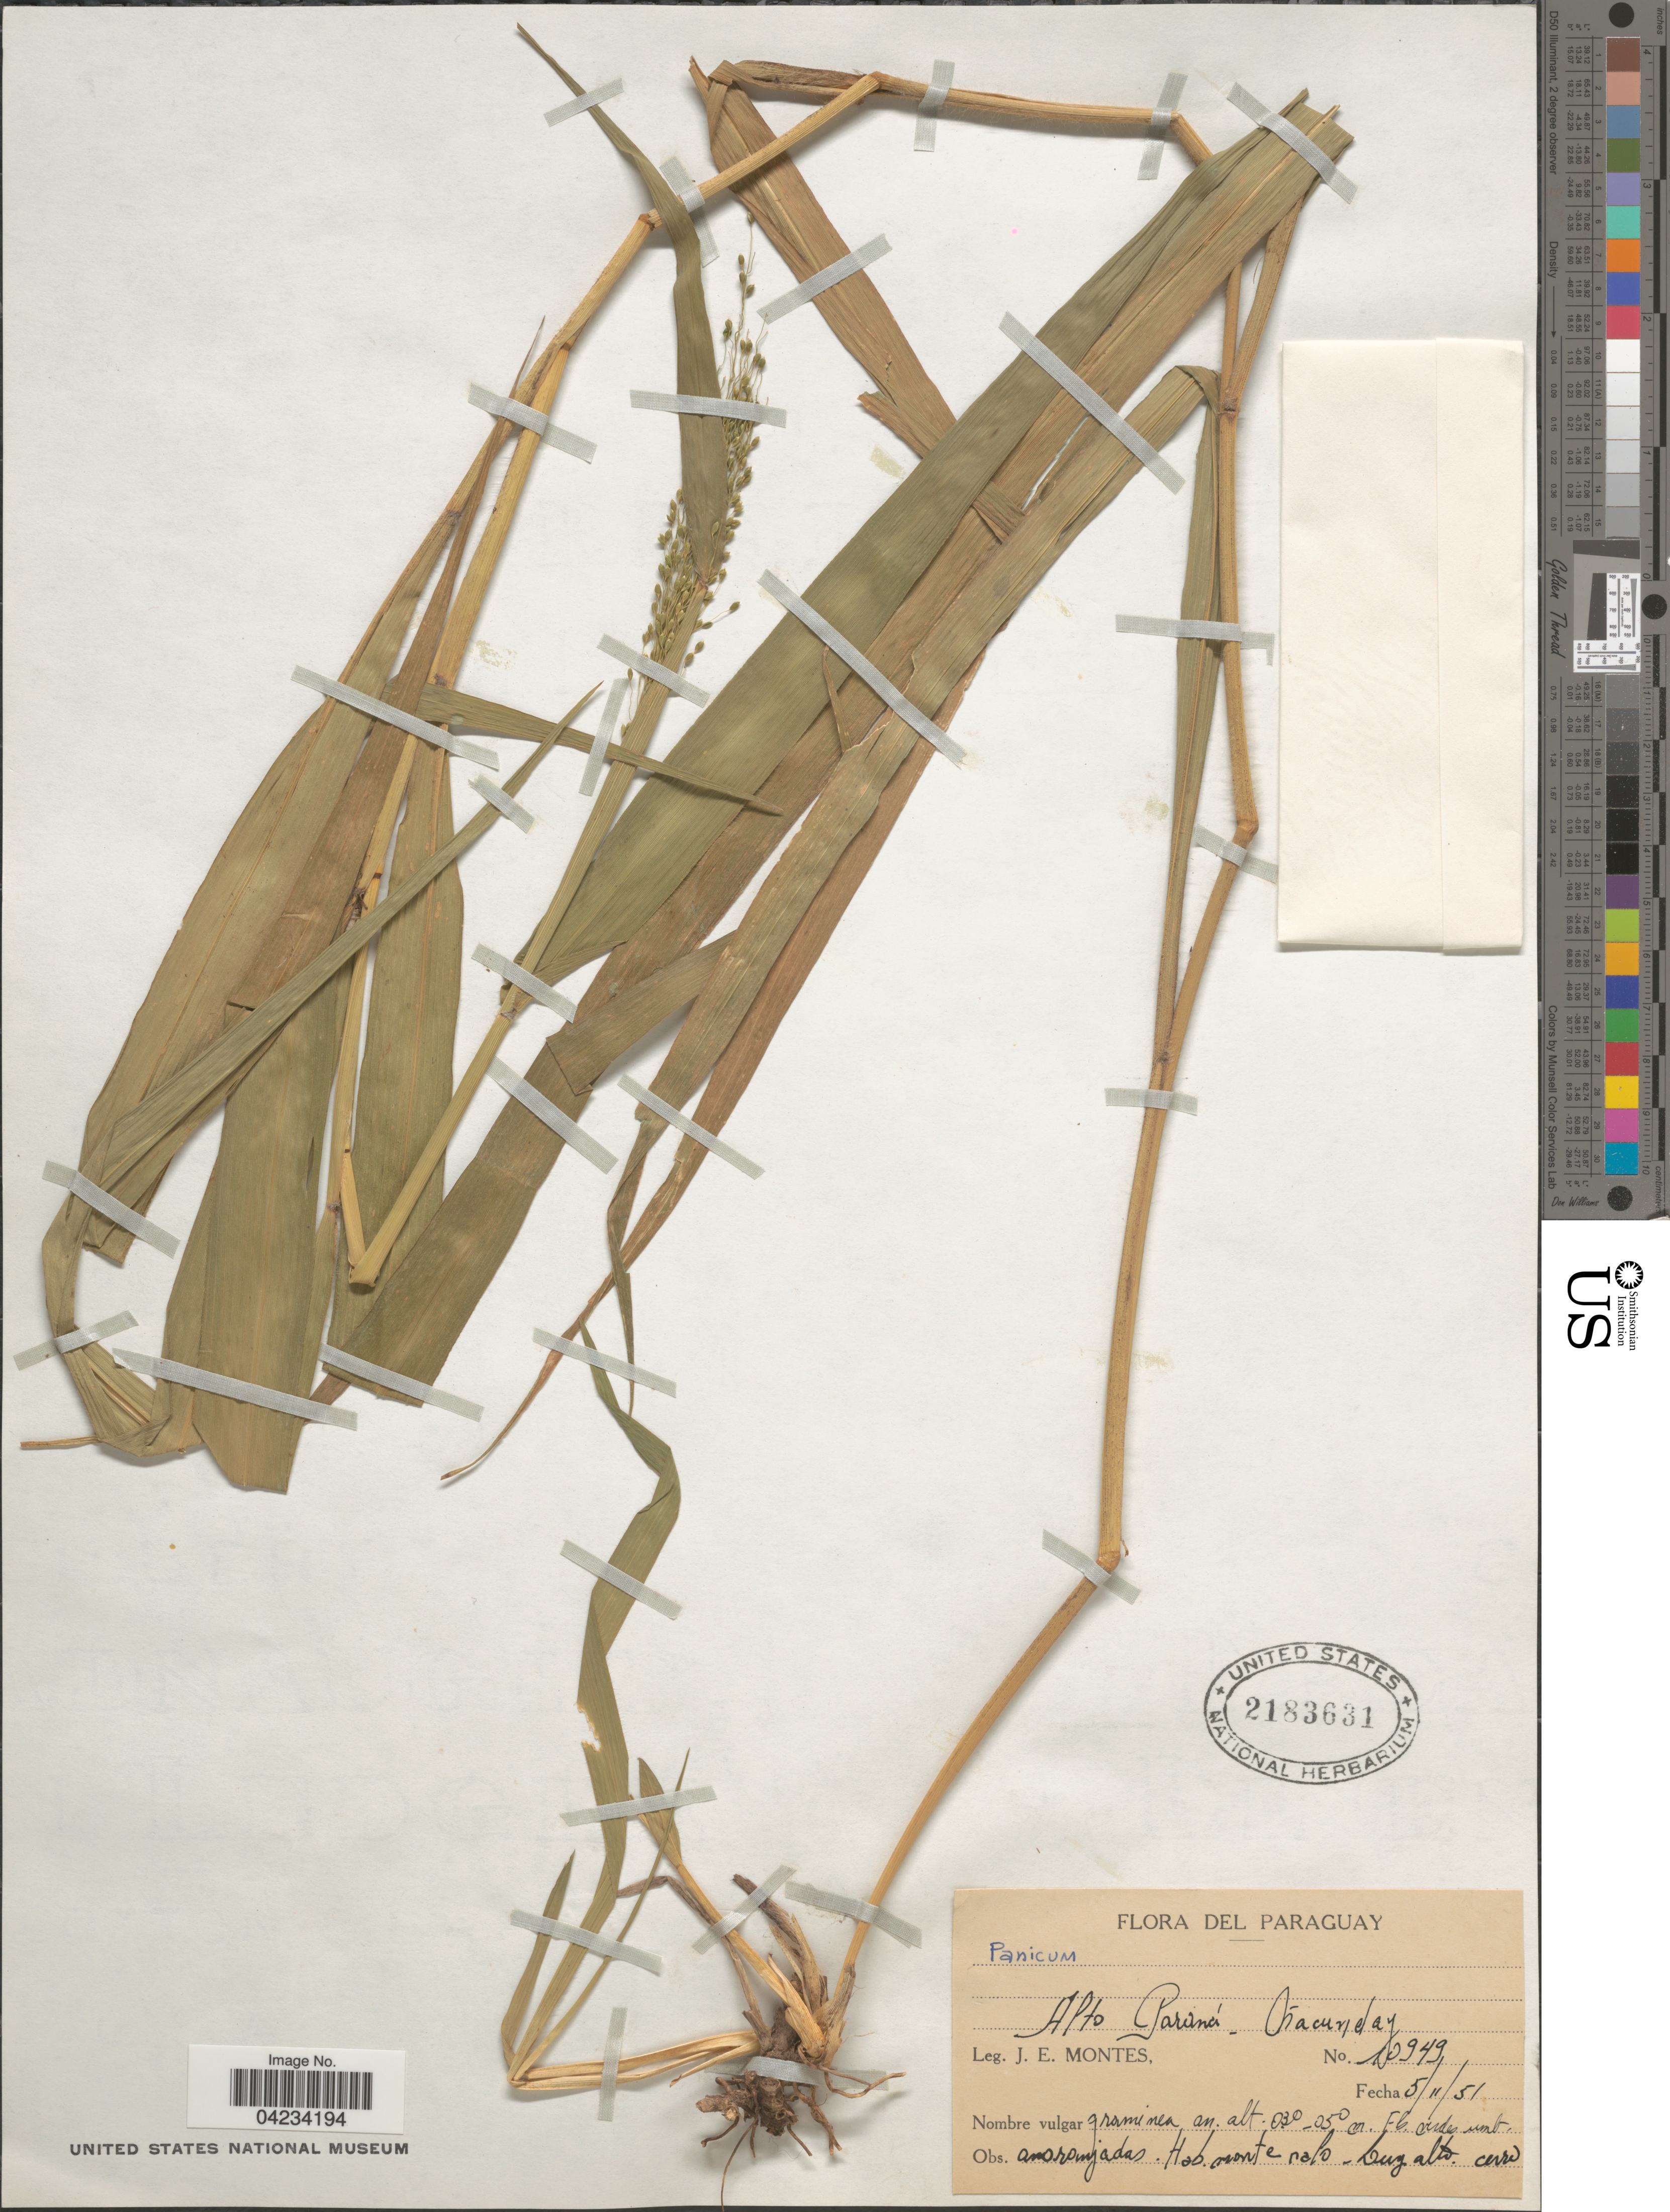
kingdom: Plantae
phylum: Tracheophyta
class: Liliopsida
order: Poales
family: Poaceae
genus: Homolepis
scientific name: Homolepis glutinosa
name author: (Sw.) Zuloaga & Soderstr.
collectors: J. E. Montes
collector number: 10949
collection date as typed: Transcribed d/m/y: 5/11/51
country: Paraguay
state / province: Alto Parana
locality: Ñacunday.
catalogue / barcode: US 2183631